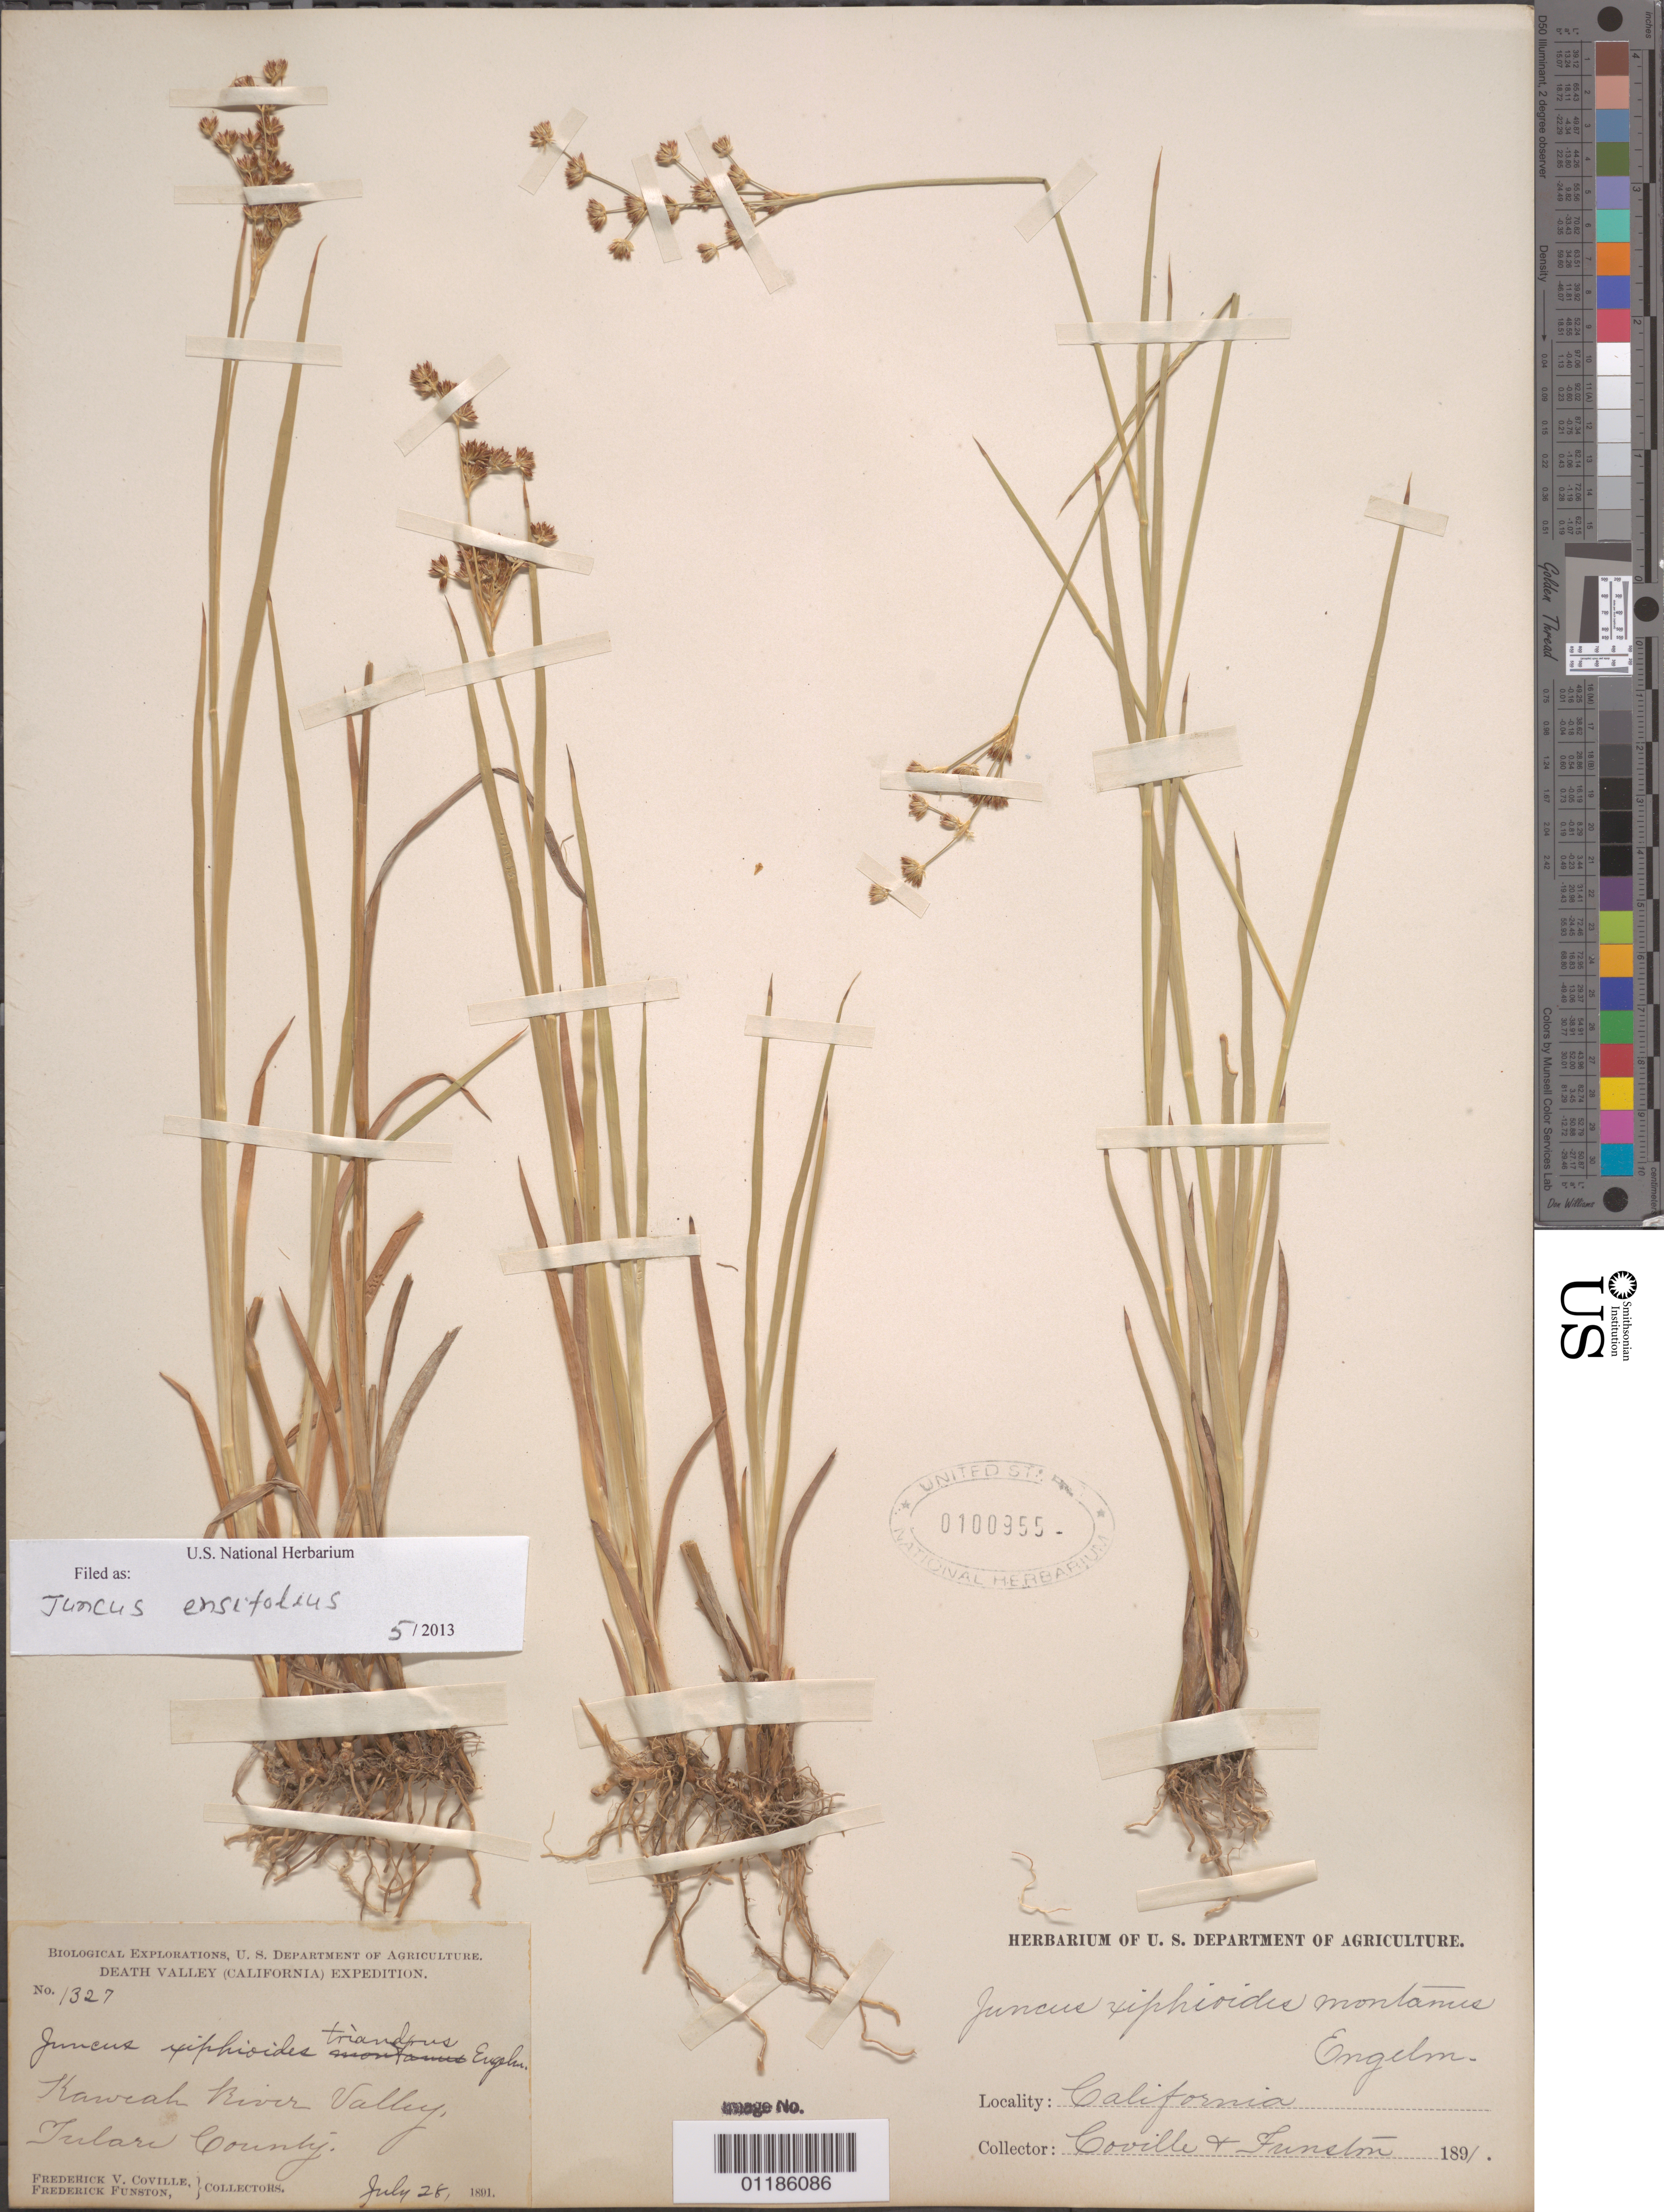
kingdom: Plantae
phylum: Tracheophyta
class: Liliopsida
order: Poales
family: Juncaceae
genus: Juncus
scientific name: Juncus ensifolius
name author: Wikstr.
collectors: F. V. Coville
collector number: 1327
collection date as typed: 28 Jul 1891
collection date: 1891-07-28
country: United States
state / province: California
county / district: Tulare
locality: Valley of the Kaweah River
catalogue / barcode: US 100955